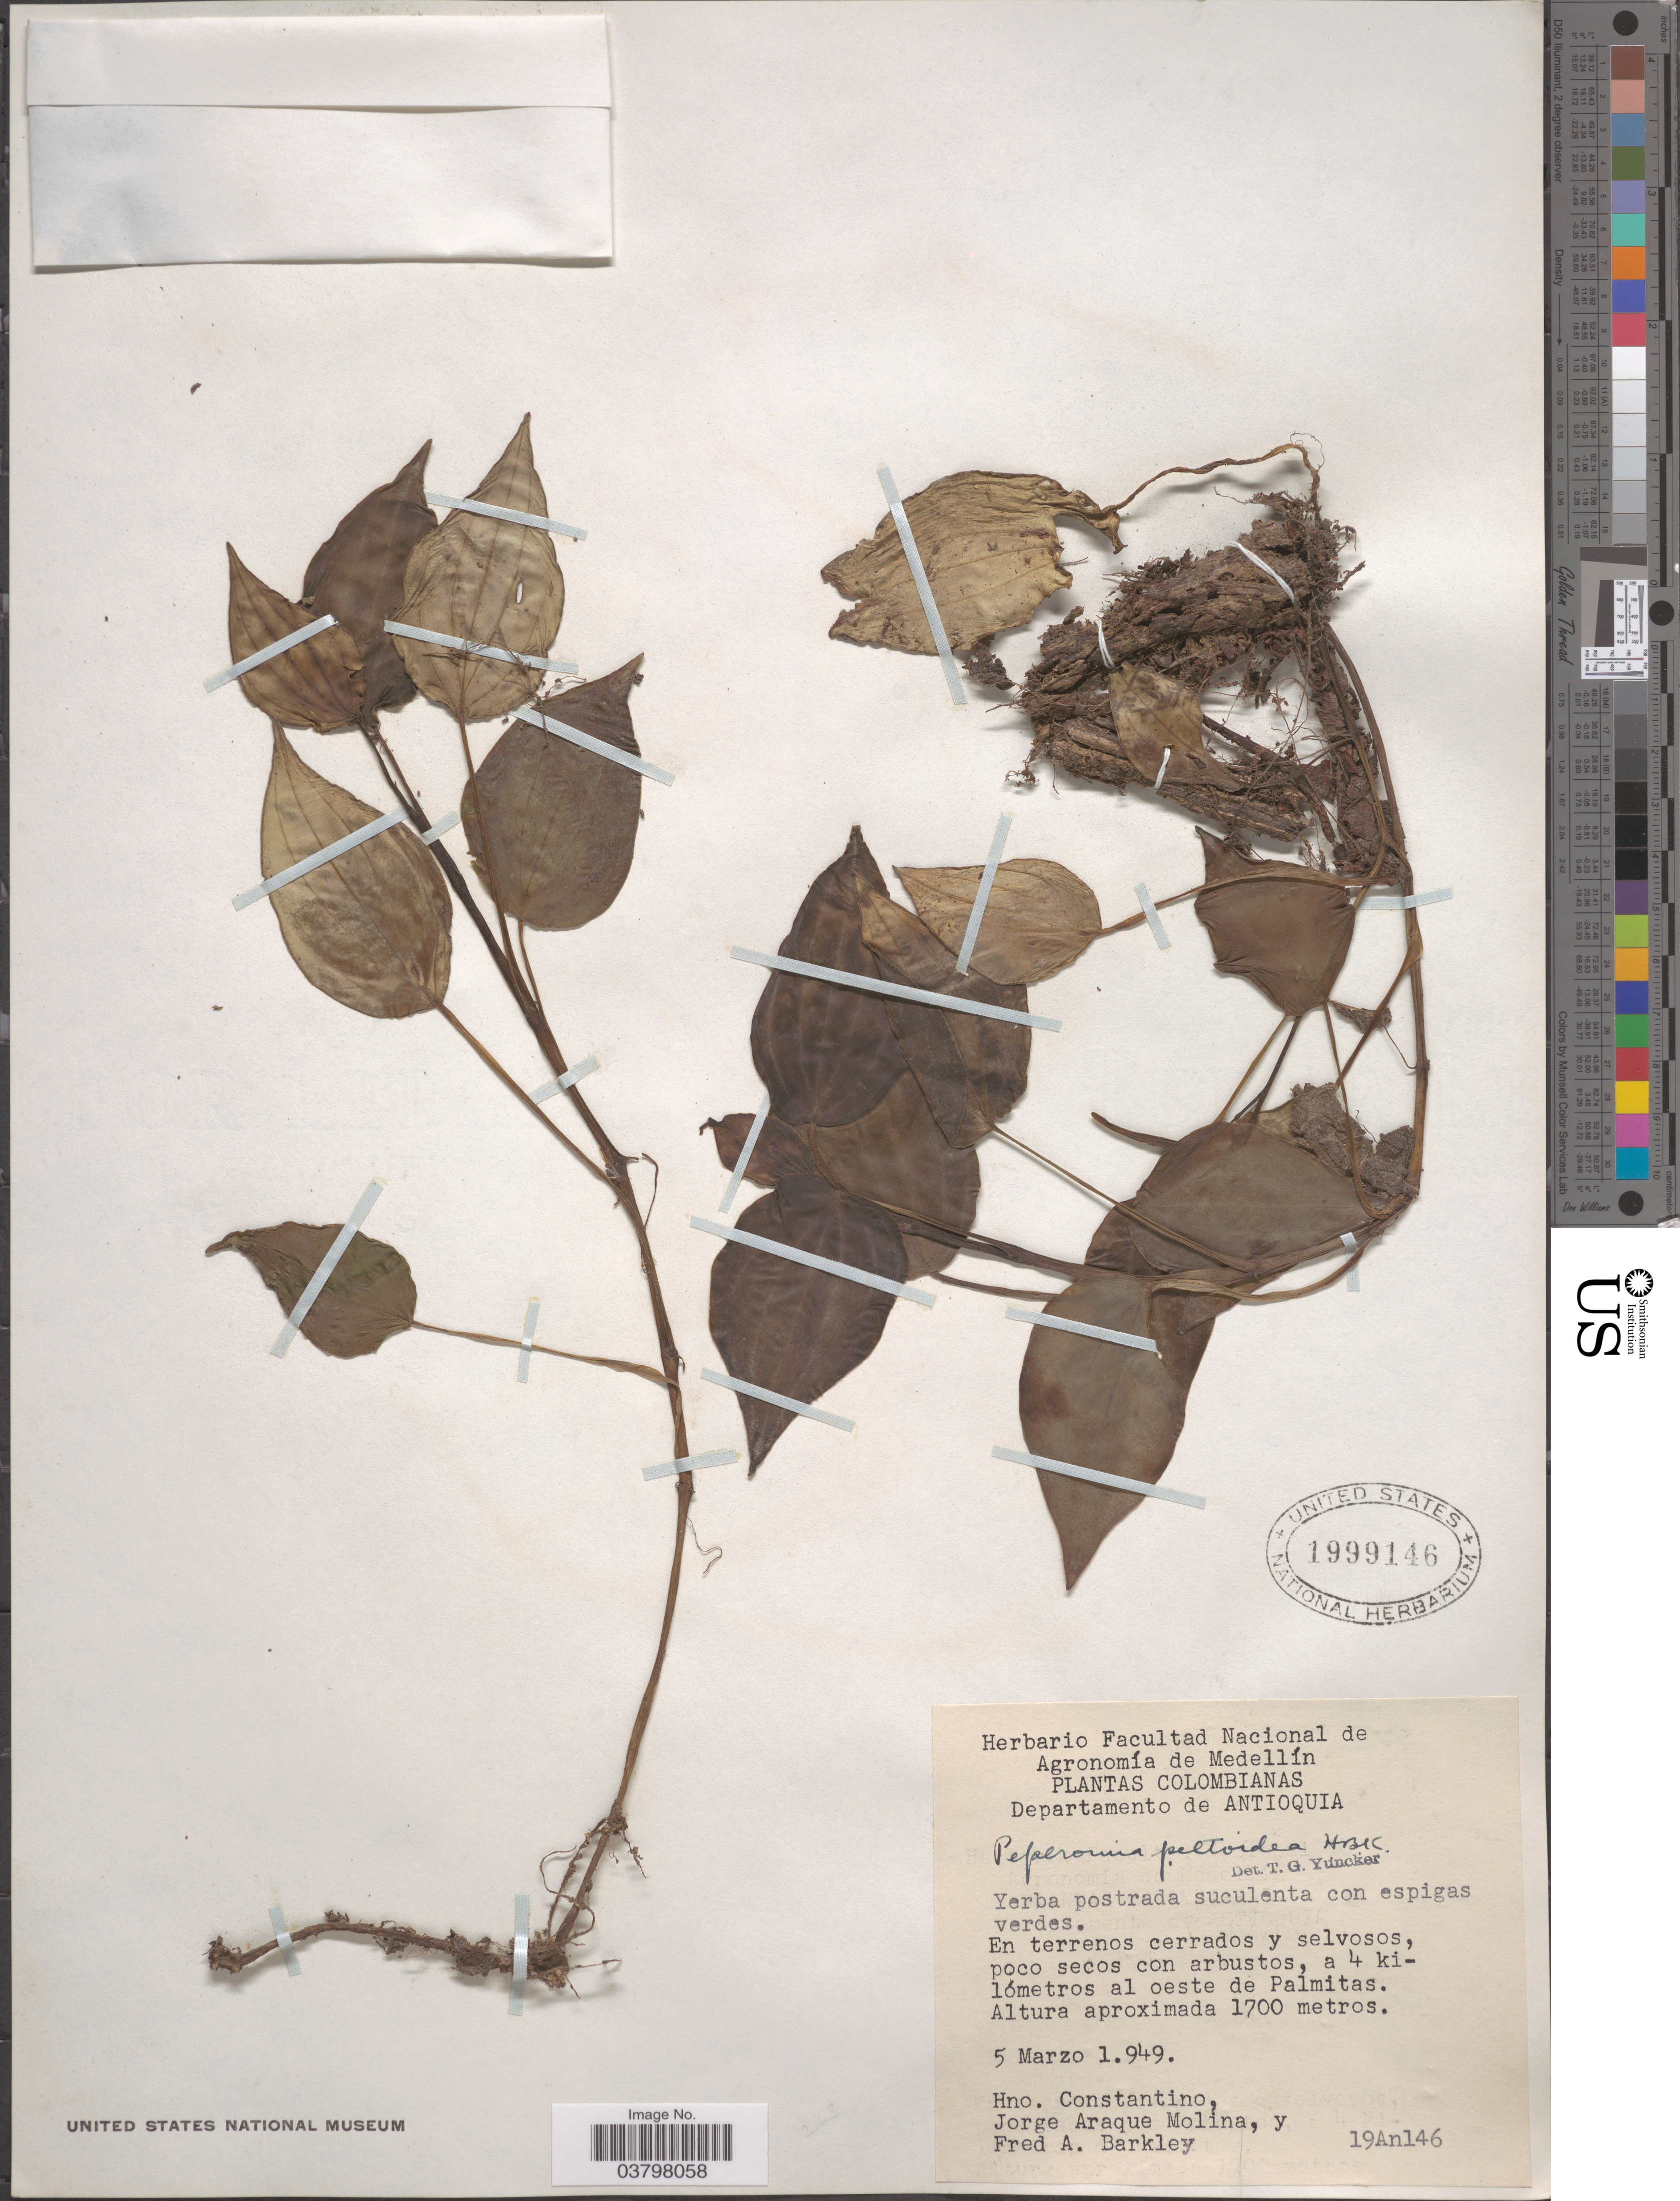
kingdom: Plantae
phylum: Tracheophyta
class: Magnoliopsida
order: Piperales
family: Piperaceae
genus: Peperomia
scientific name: Peperomia peltoidea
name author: Kunth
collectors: H. Constantino, J. Araque Molina & F. A. Barkley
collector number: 19An146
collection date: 1949-03-05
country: Colombia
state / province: Antioquia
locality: Departamento de Antioquia. En terrenos cerrados y selvosos, poco secos con arbustos, a 4 kilómetros al oeste de Palmitas.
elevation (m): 1700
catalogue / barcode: US 1999146